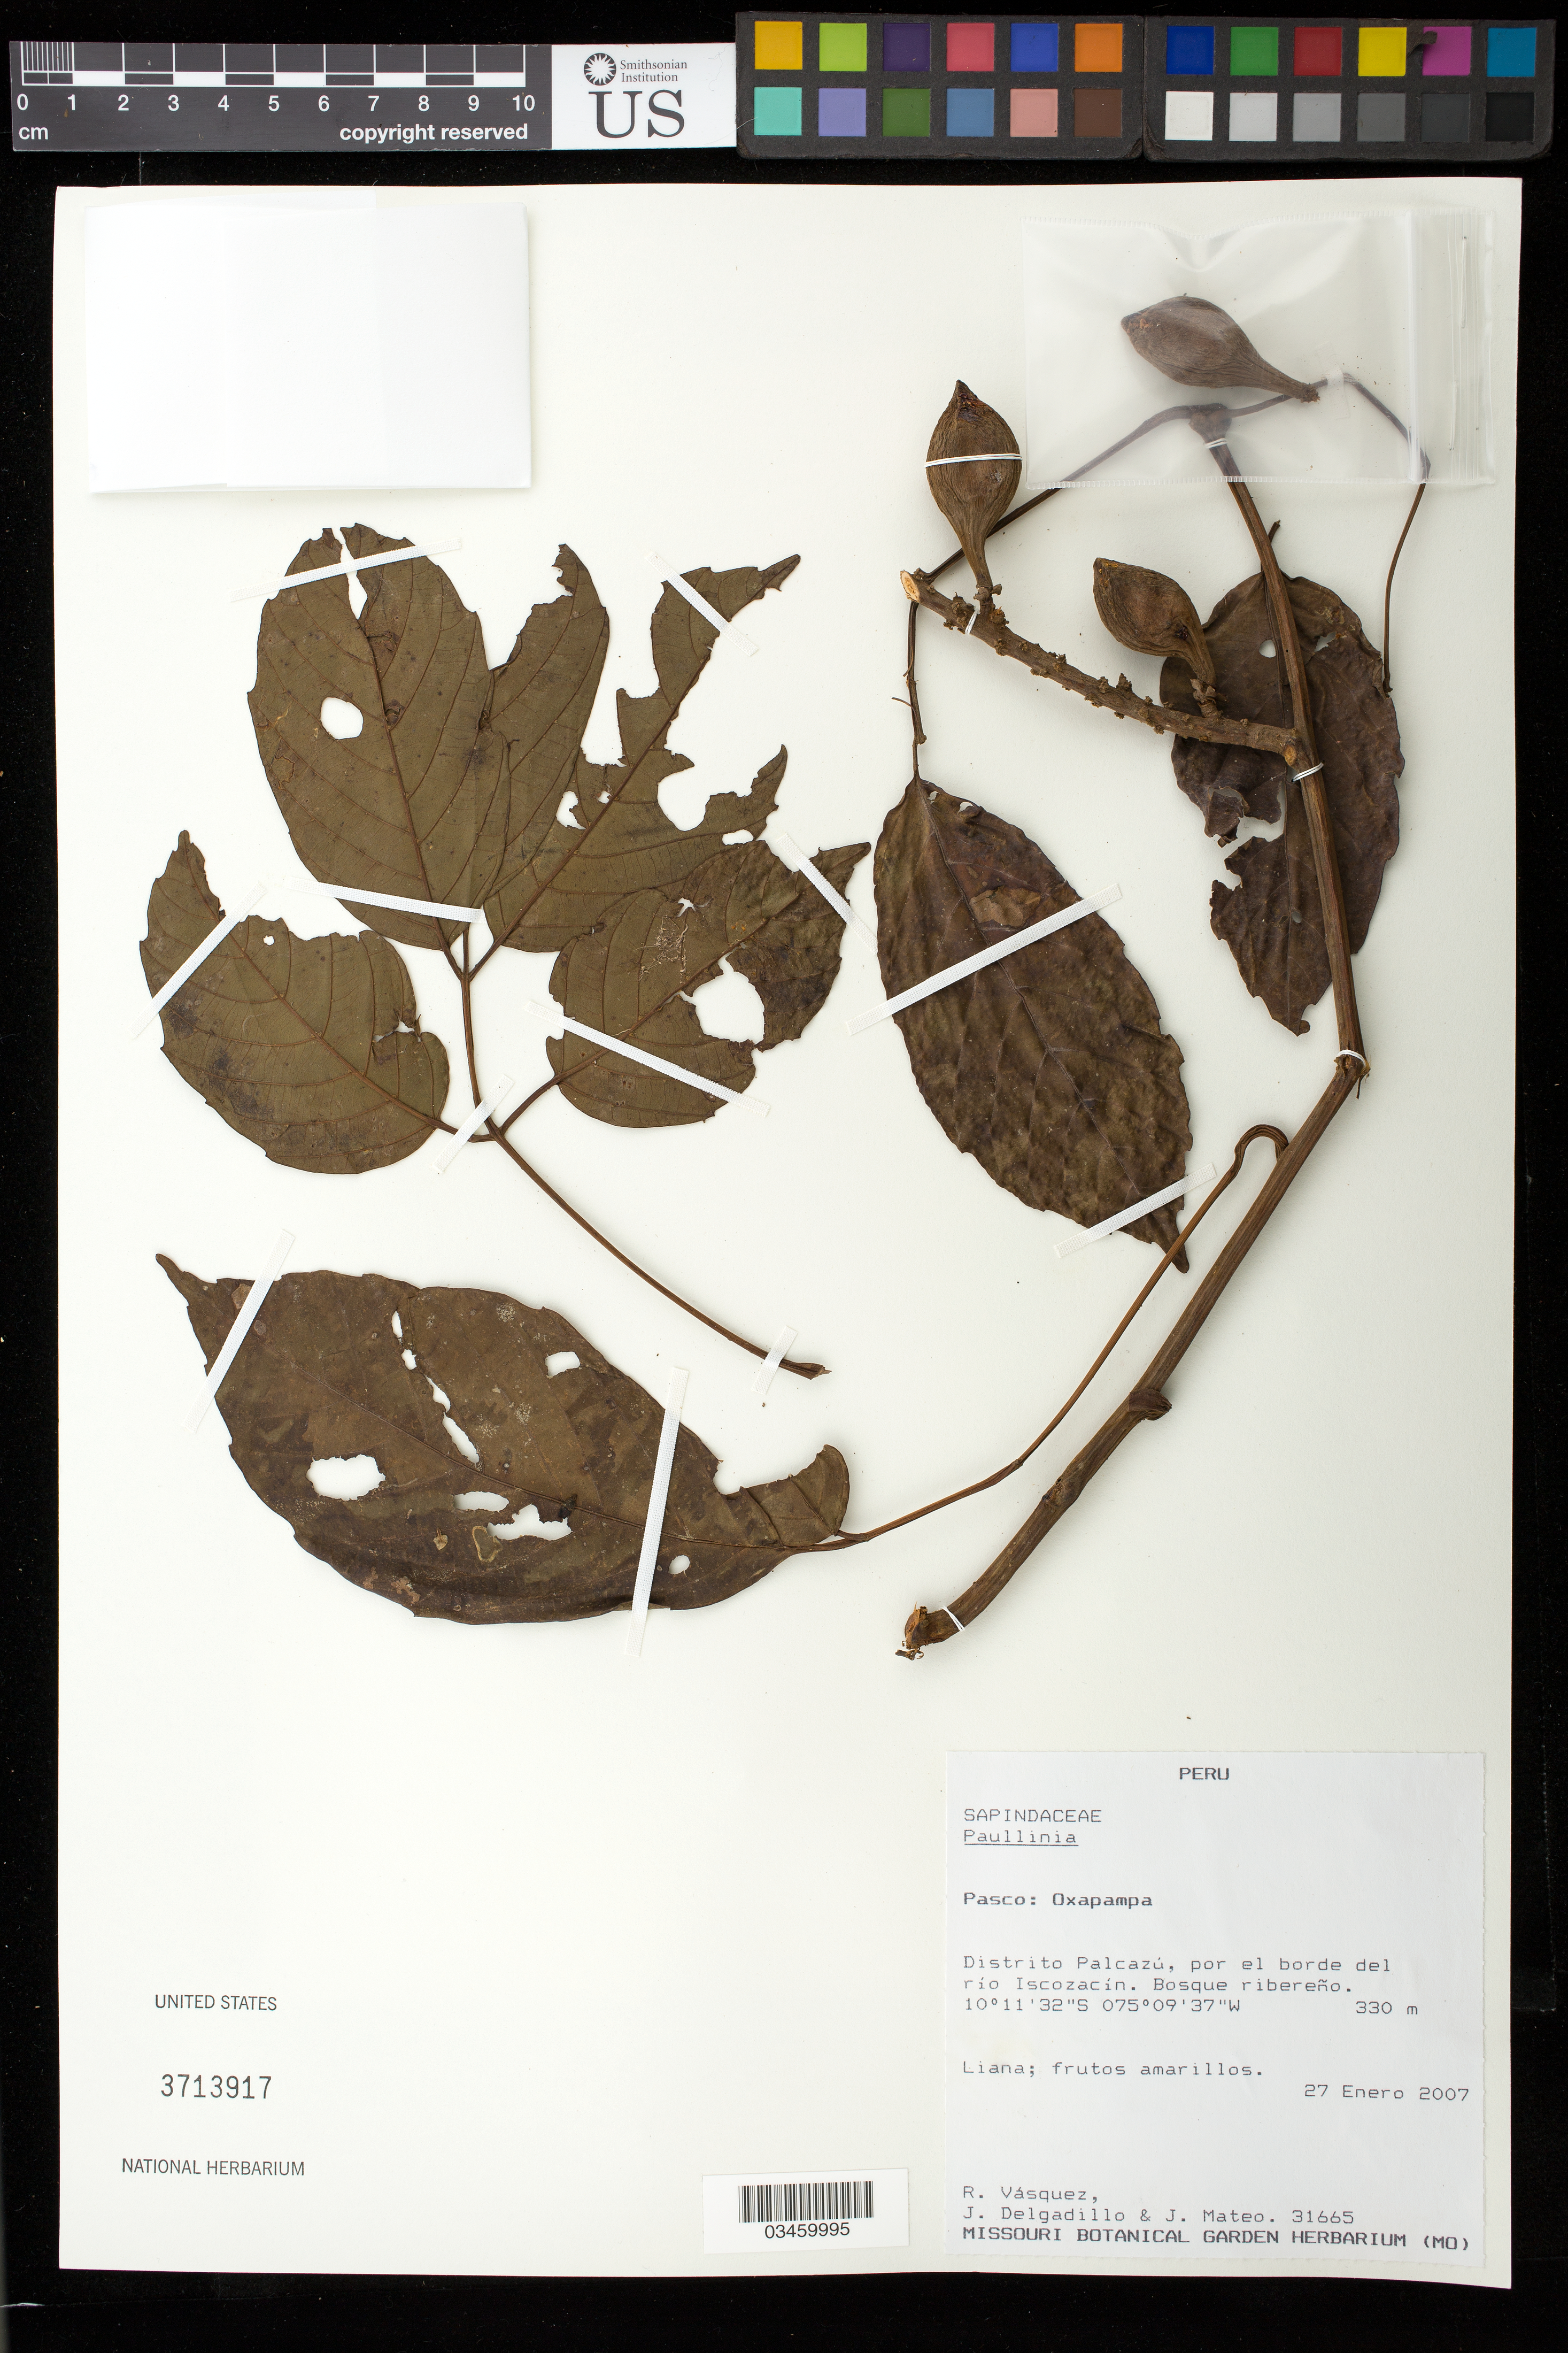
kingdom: Plantae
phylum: Tracheophyta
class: Magnoliopsida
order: Sapindales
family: Sapindaceae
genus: Paullinia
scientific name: Paullinia sp.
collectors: R. Vásquez, J. Delgadillo & J. Mateo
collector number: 31665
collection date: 2007-01-27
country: Peru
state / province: Pasco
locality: Oxapampa. Distrito Palcazú, por el borde del río Iscozacín.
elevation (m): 330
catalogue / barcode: US 3713917